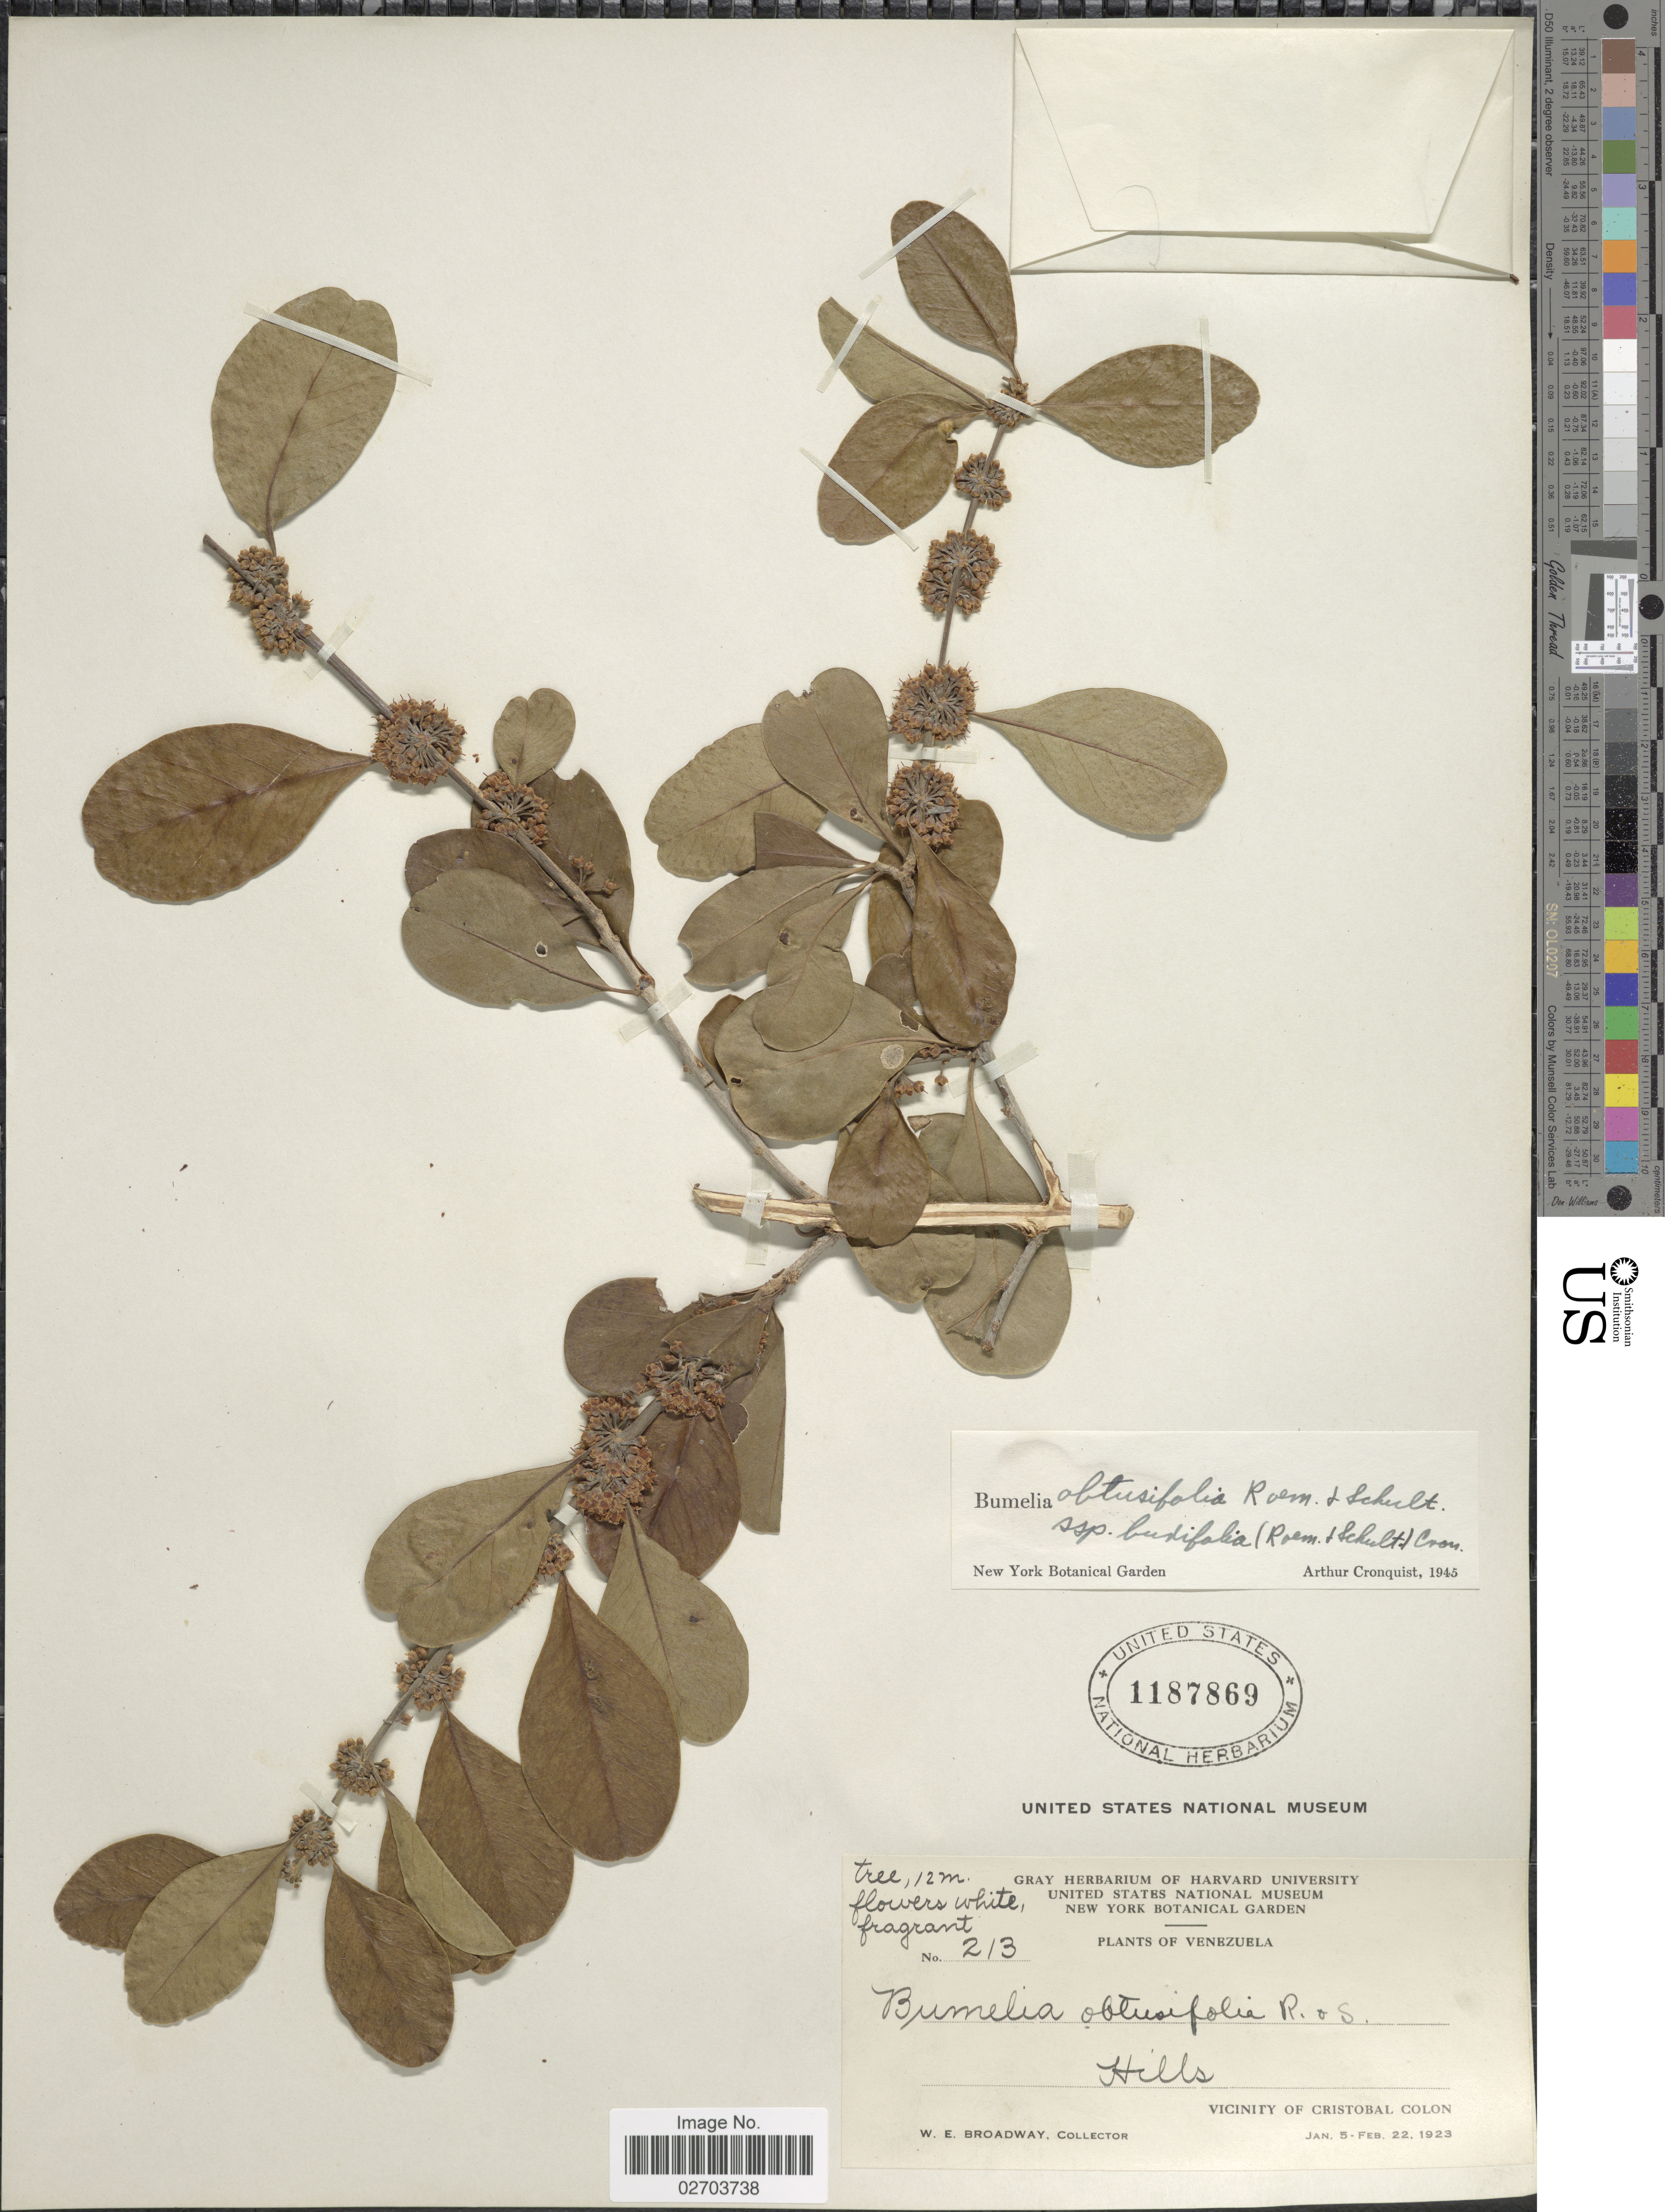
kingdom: Plantae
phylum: Tracheophyta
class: Magnoliopsida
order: Ericales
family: Sapotaceae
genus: Sideroxylon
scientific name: Sideroxylon obtusifolium subsp. buxifolium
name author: (Roem. & Schult.) T.D. Penn.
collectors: W. E. Broadway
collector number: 213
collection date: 1923-01-05/1923-02-22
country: Venezuela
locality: Hills, Vicinity of Cristobal Colon.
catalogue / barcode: US 1187869